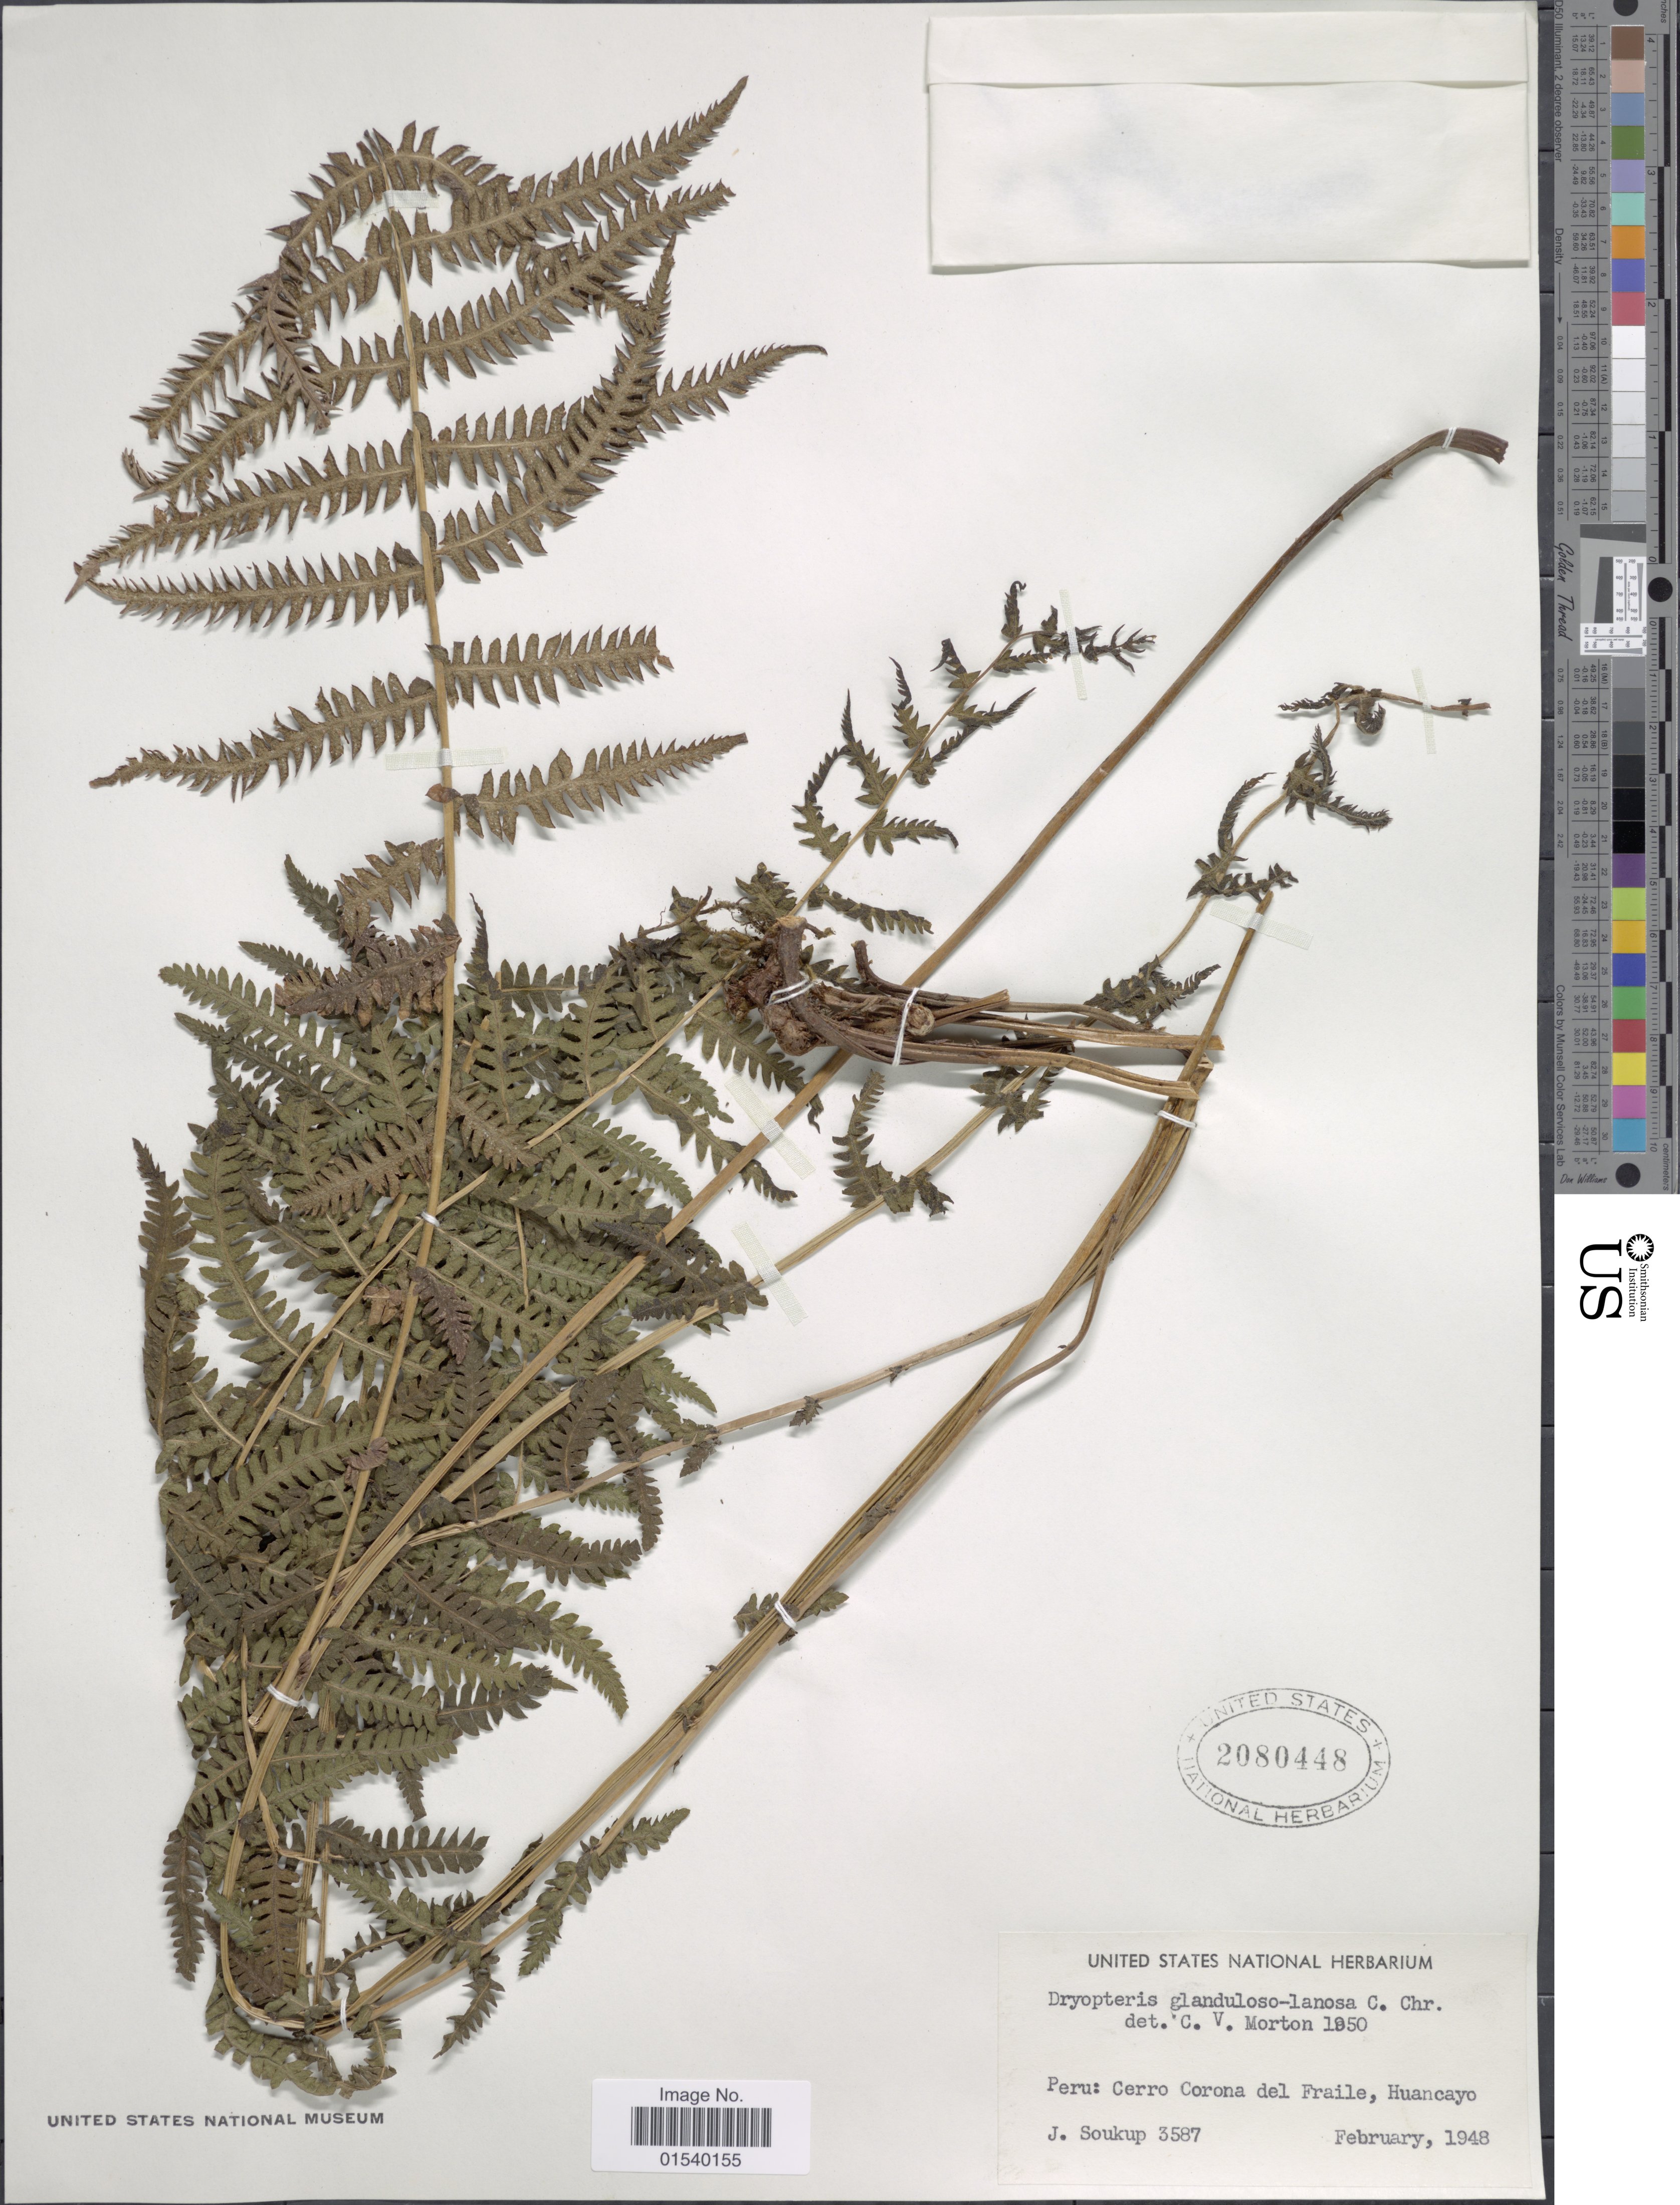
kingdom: Plantae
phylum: Tracheophyta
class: Polypodiopsida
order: Polypodiales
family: Thelypteridaceae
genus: Amauropelta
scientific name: Amauropelta glandulosalanosa (C. Chr.) comb. nov., ined. 2015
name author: (C. Chr.)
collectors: J. Soukup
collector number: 3587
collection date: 1948-02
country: Peru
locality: Cerro Corona del Fraile, Huancayo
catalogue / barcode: US 2080448